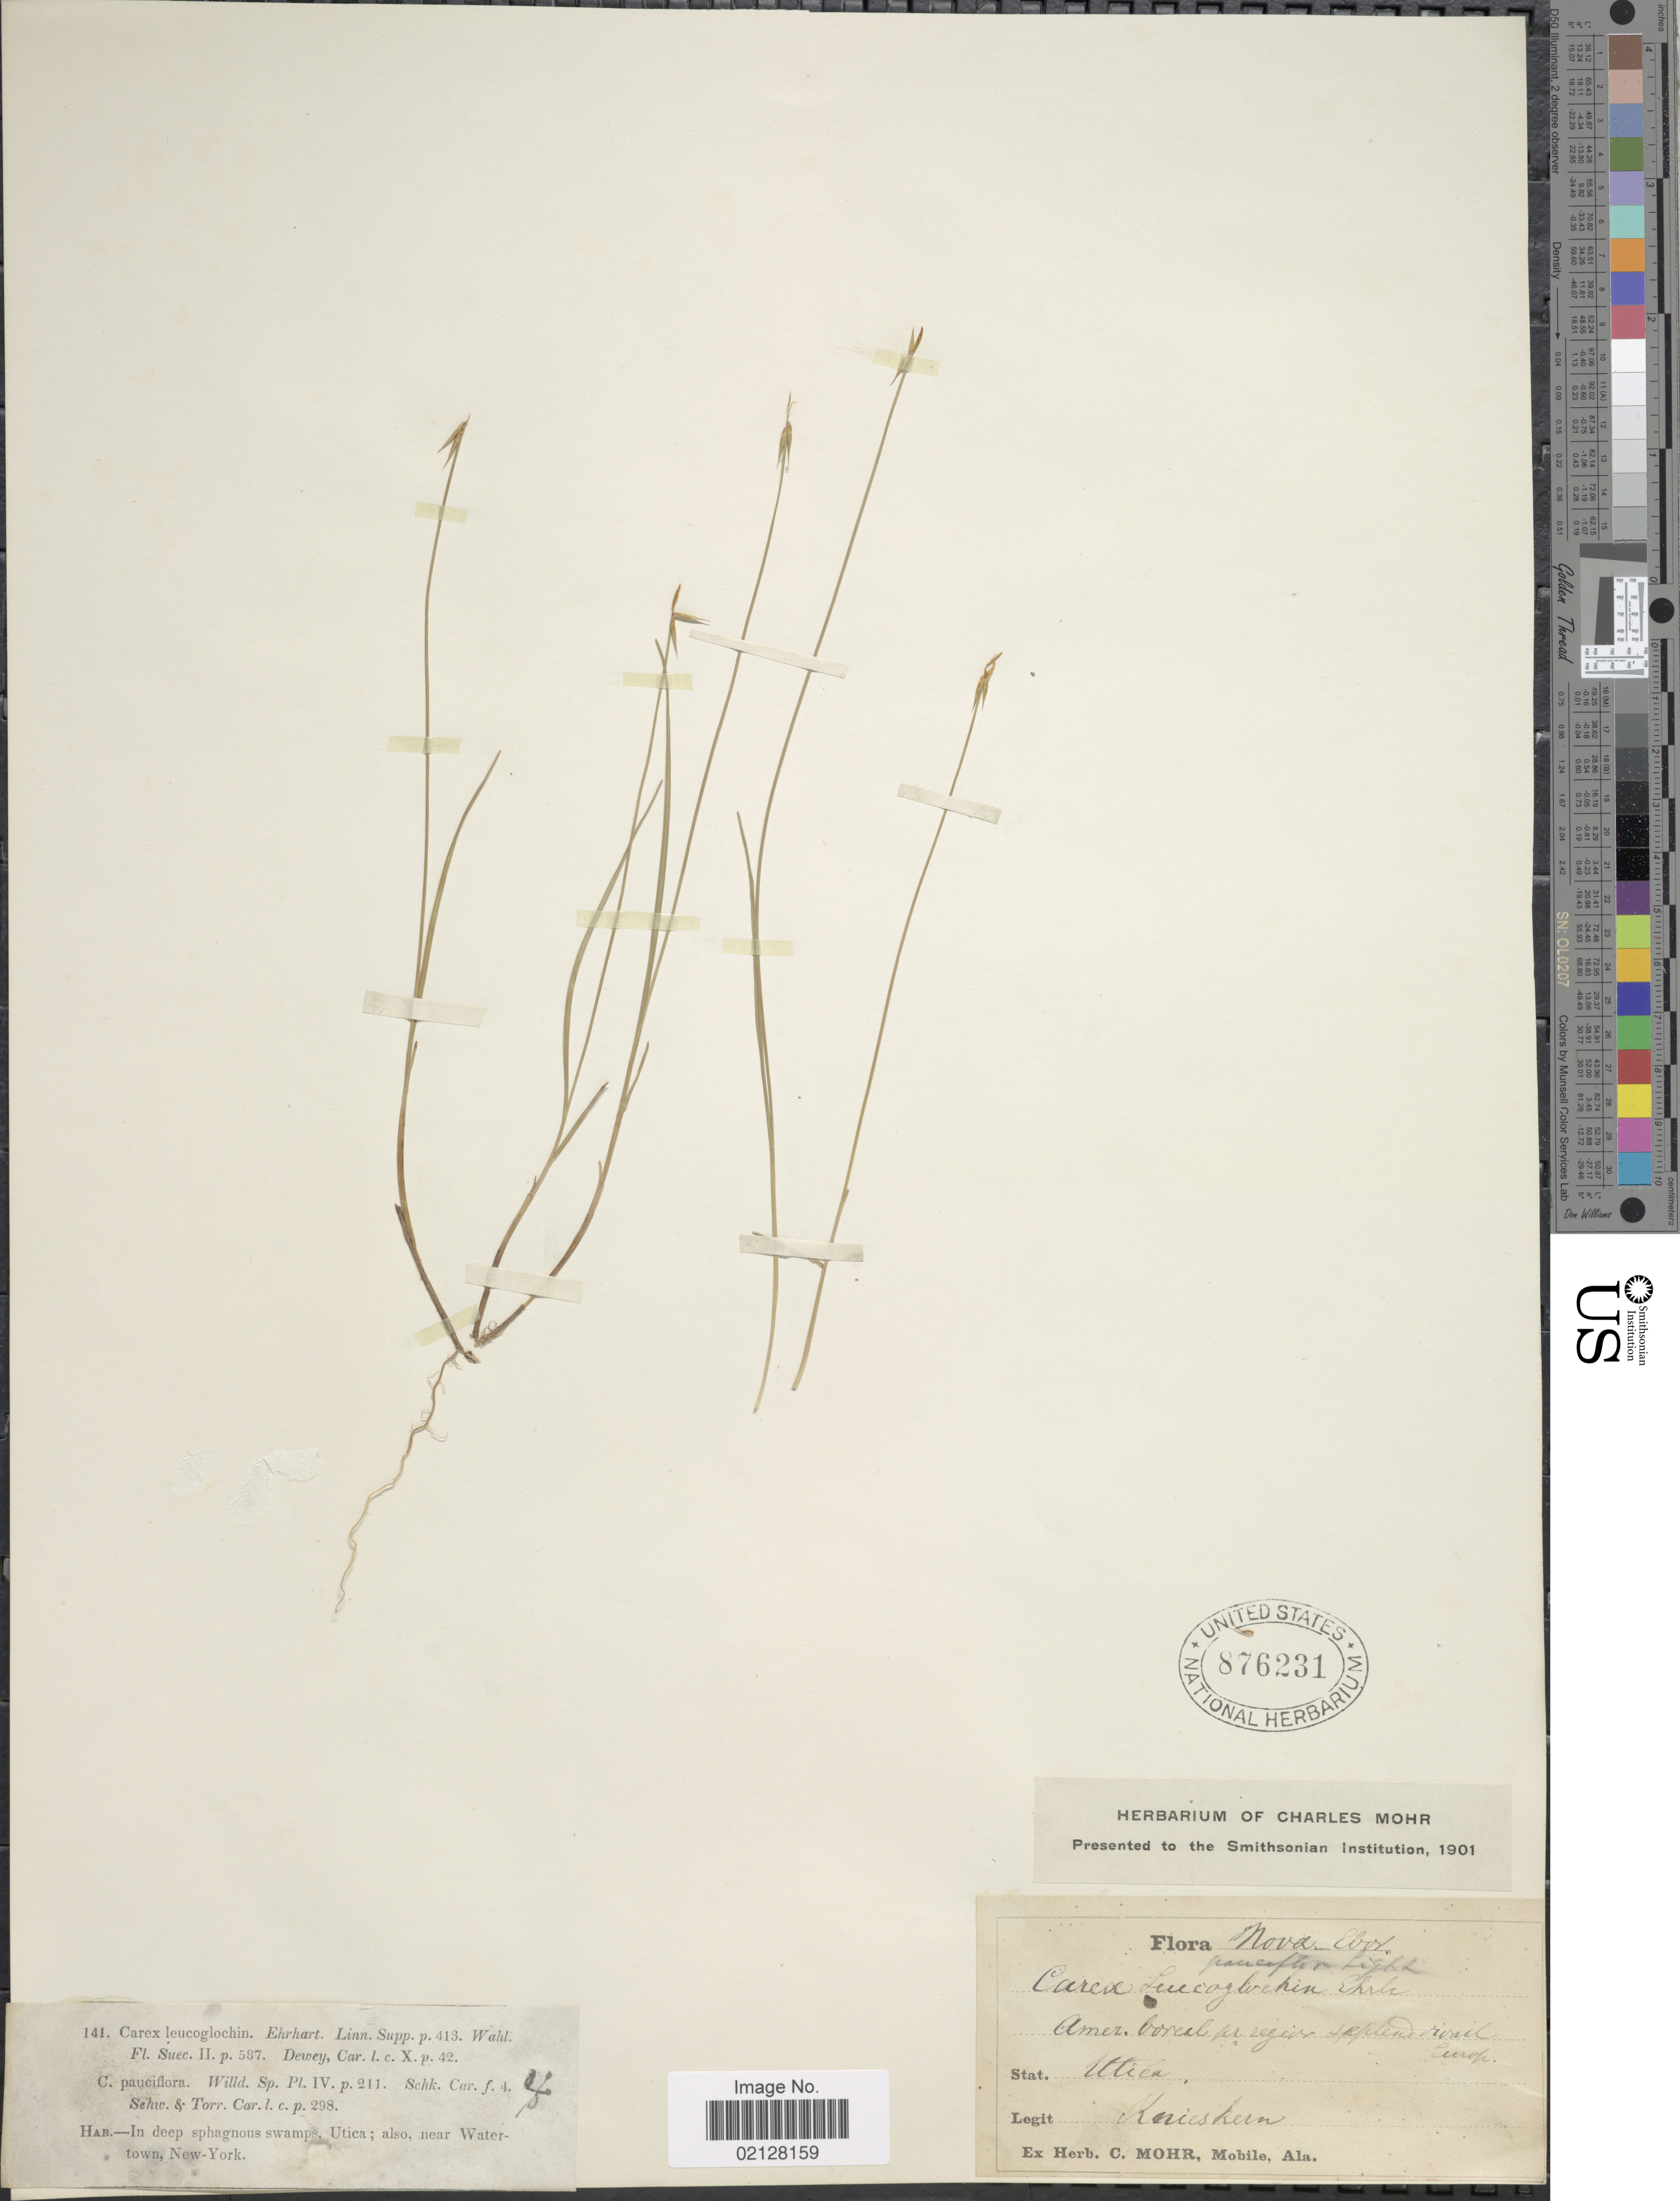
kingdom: Plantae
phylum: Tracheophyta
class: Liliopsida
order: Poales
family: Cyperaceae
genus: Carex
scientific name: Carex pauciflora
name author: Lightf.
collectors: Knieskern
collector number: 141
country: United States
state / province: New York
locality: Utica; also near Watertown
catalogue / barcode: US 876231